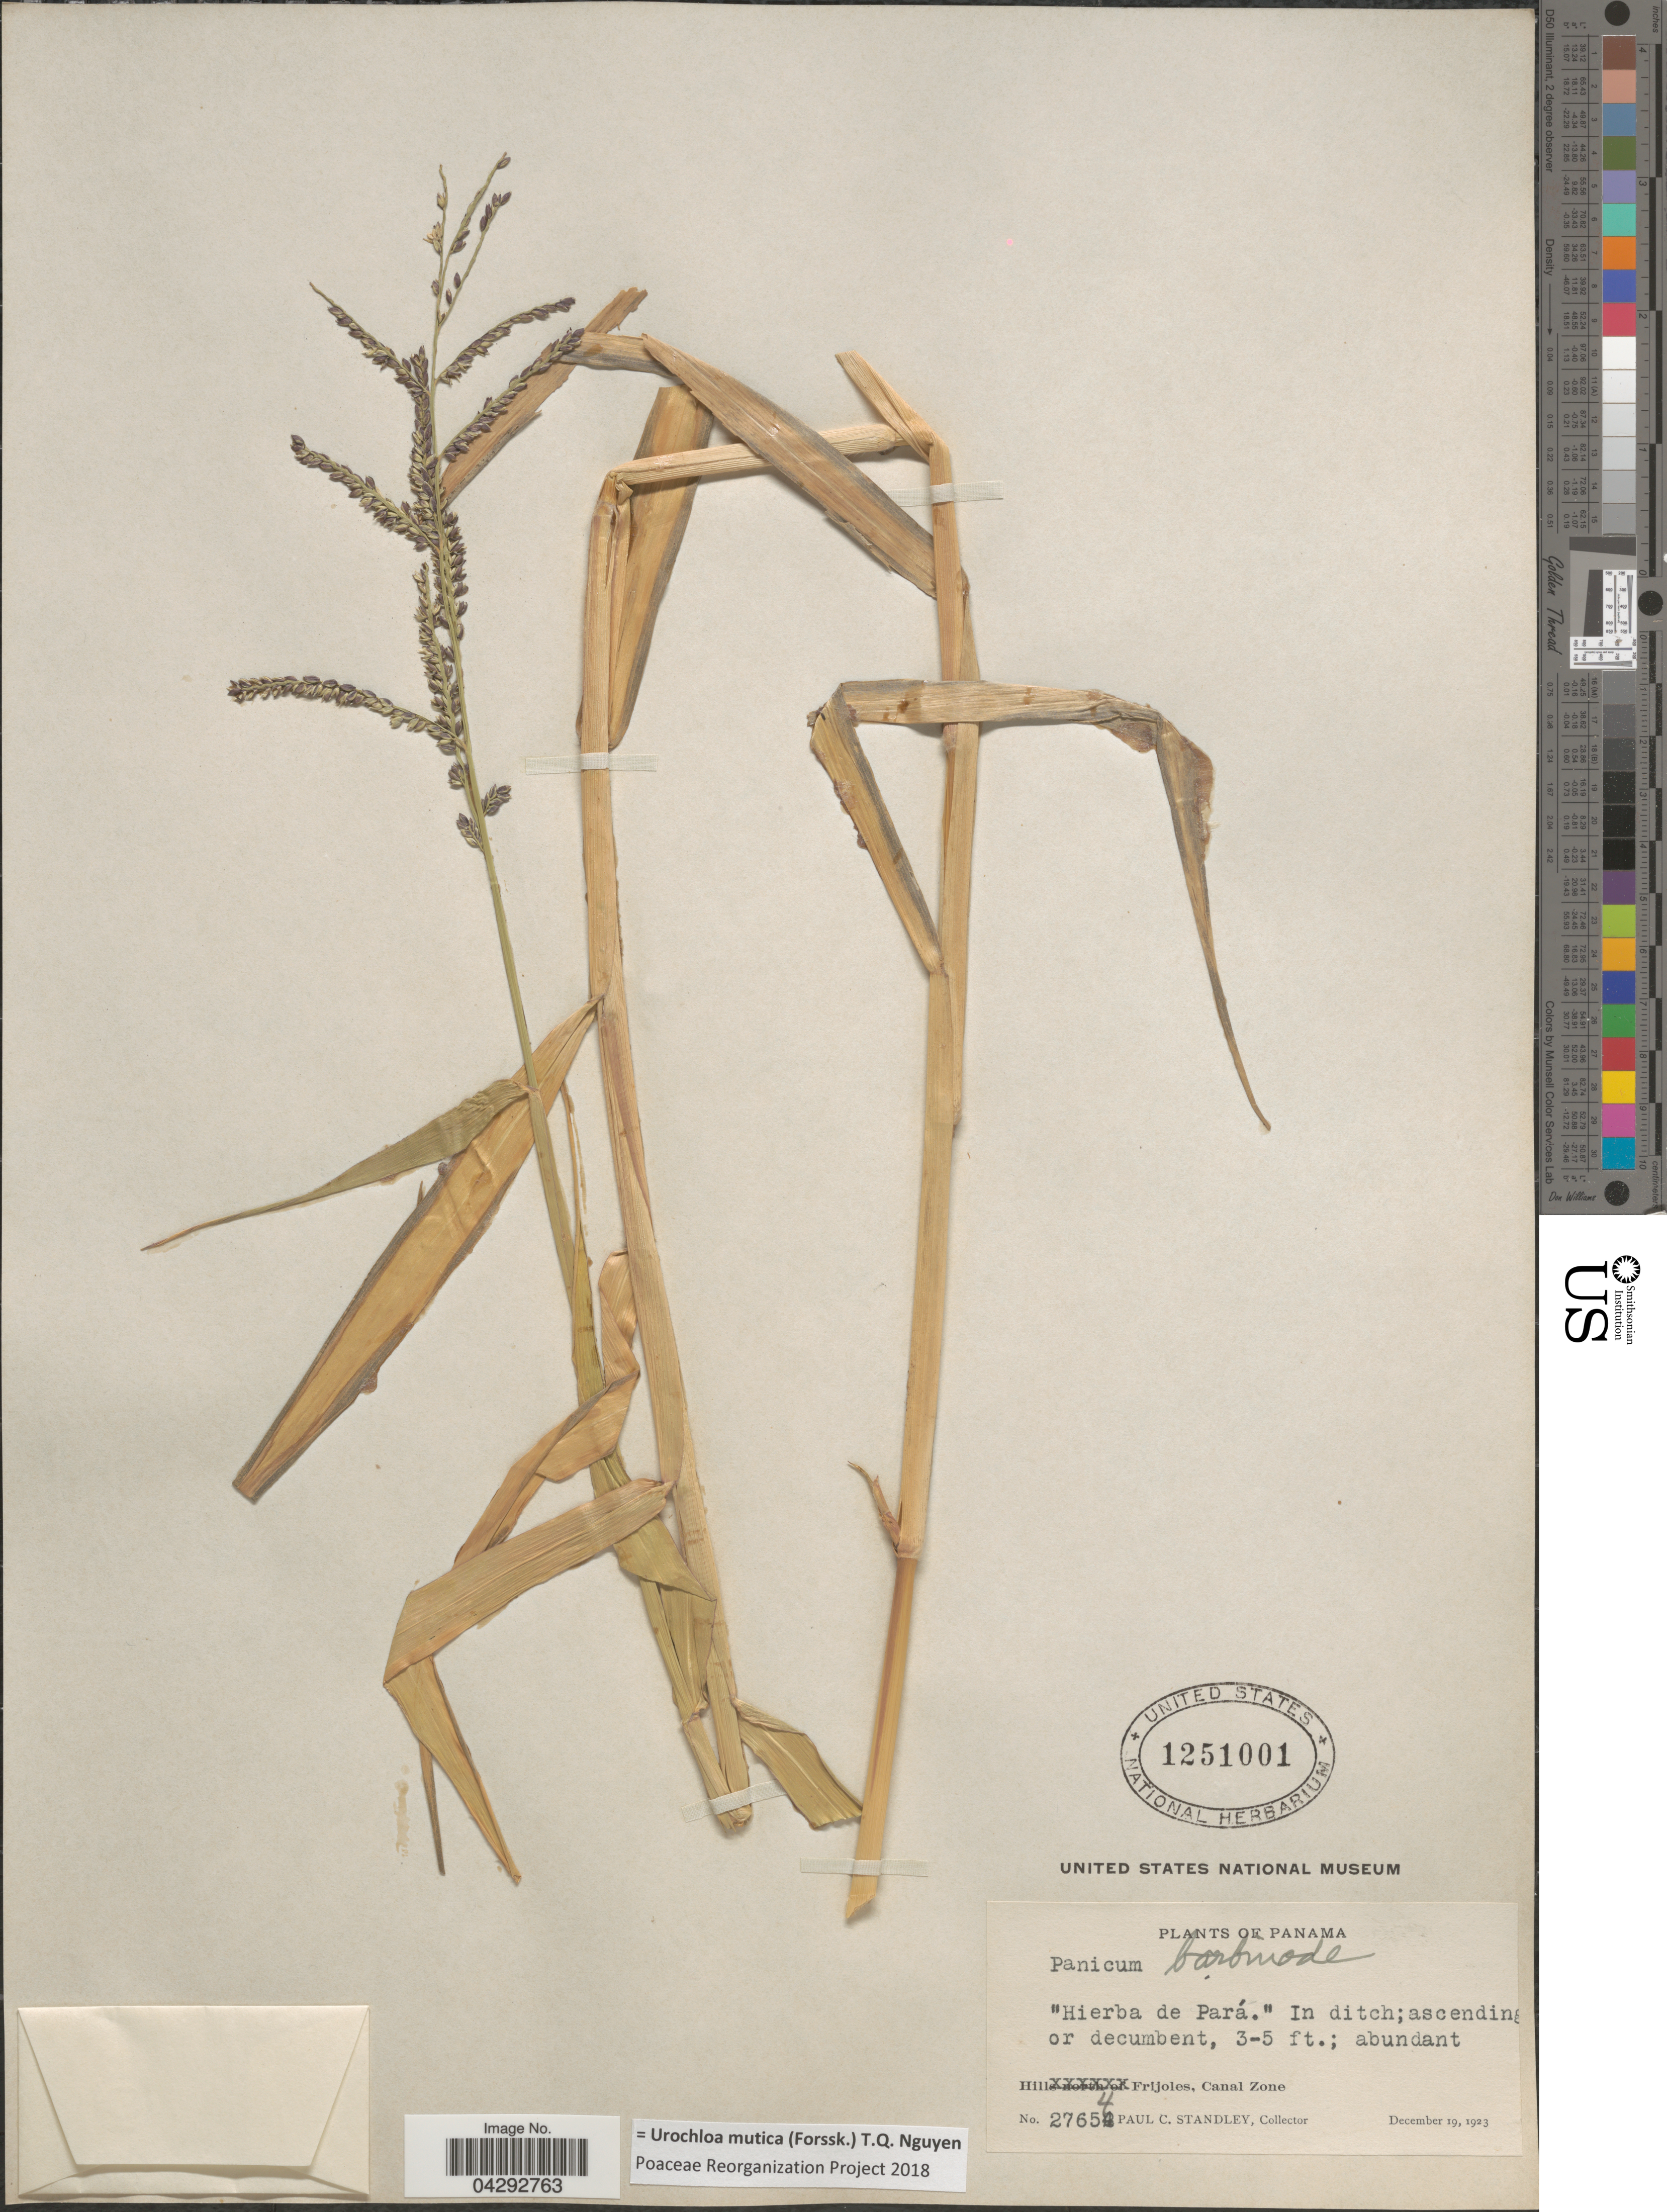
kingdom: Plantae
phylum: Tracheophyta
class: Liliopsida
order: Poales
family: Poaceae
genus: Urochloa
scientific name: Urochloa mutica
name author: (Forssk.) T.Q. Nguyen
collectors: P. C. Standley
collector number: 27654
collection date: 1923-12-19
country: Panama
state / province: Colón / Panamá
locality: Hills Frijoles, Canal Zone.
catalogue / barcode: US 1251001